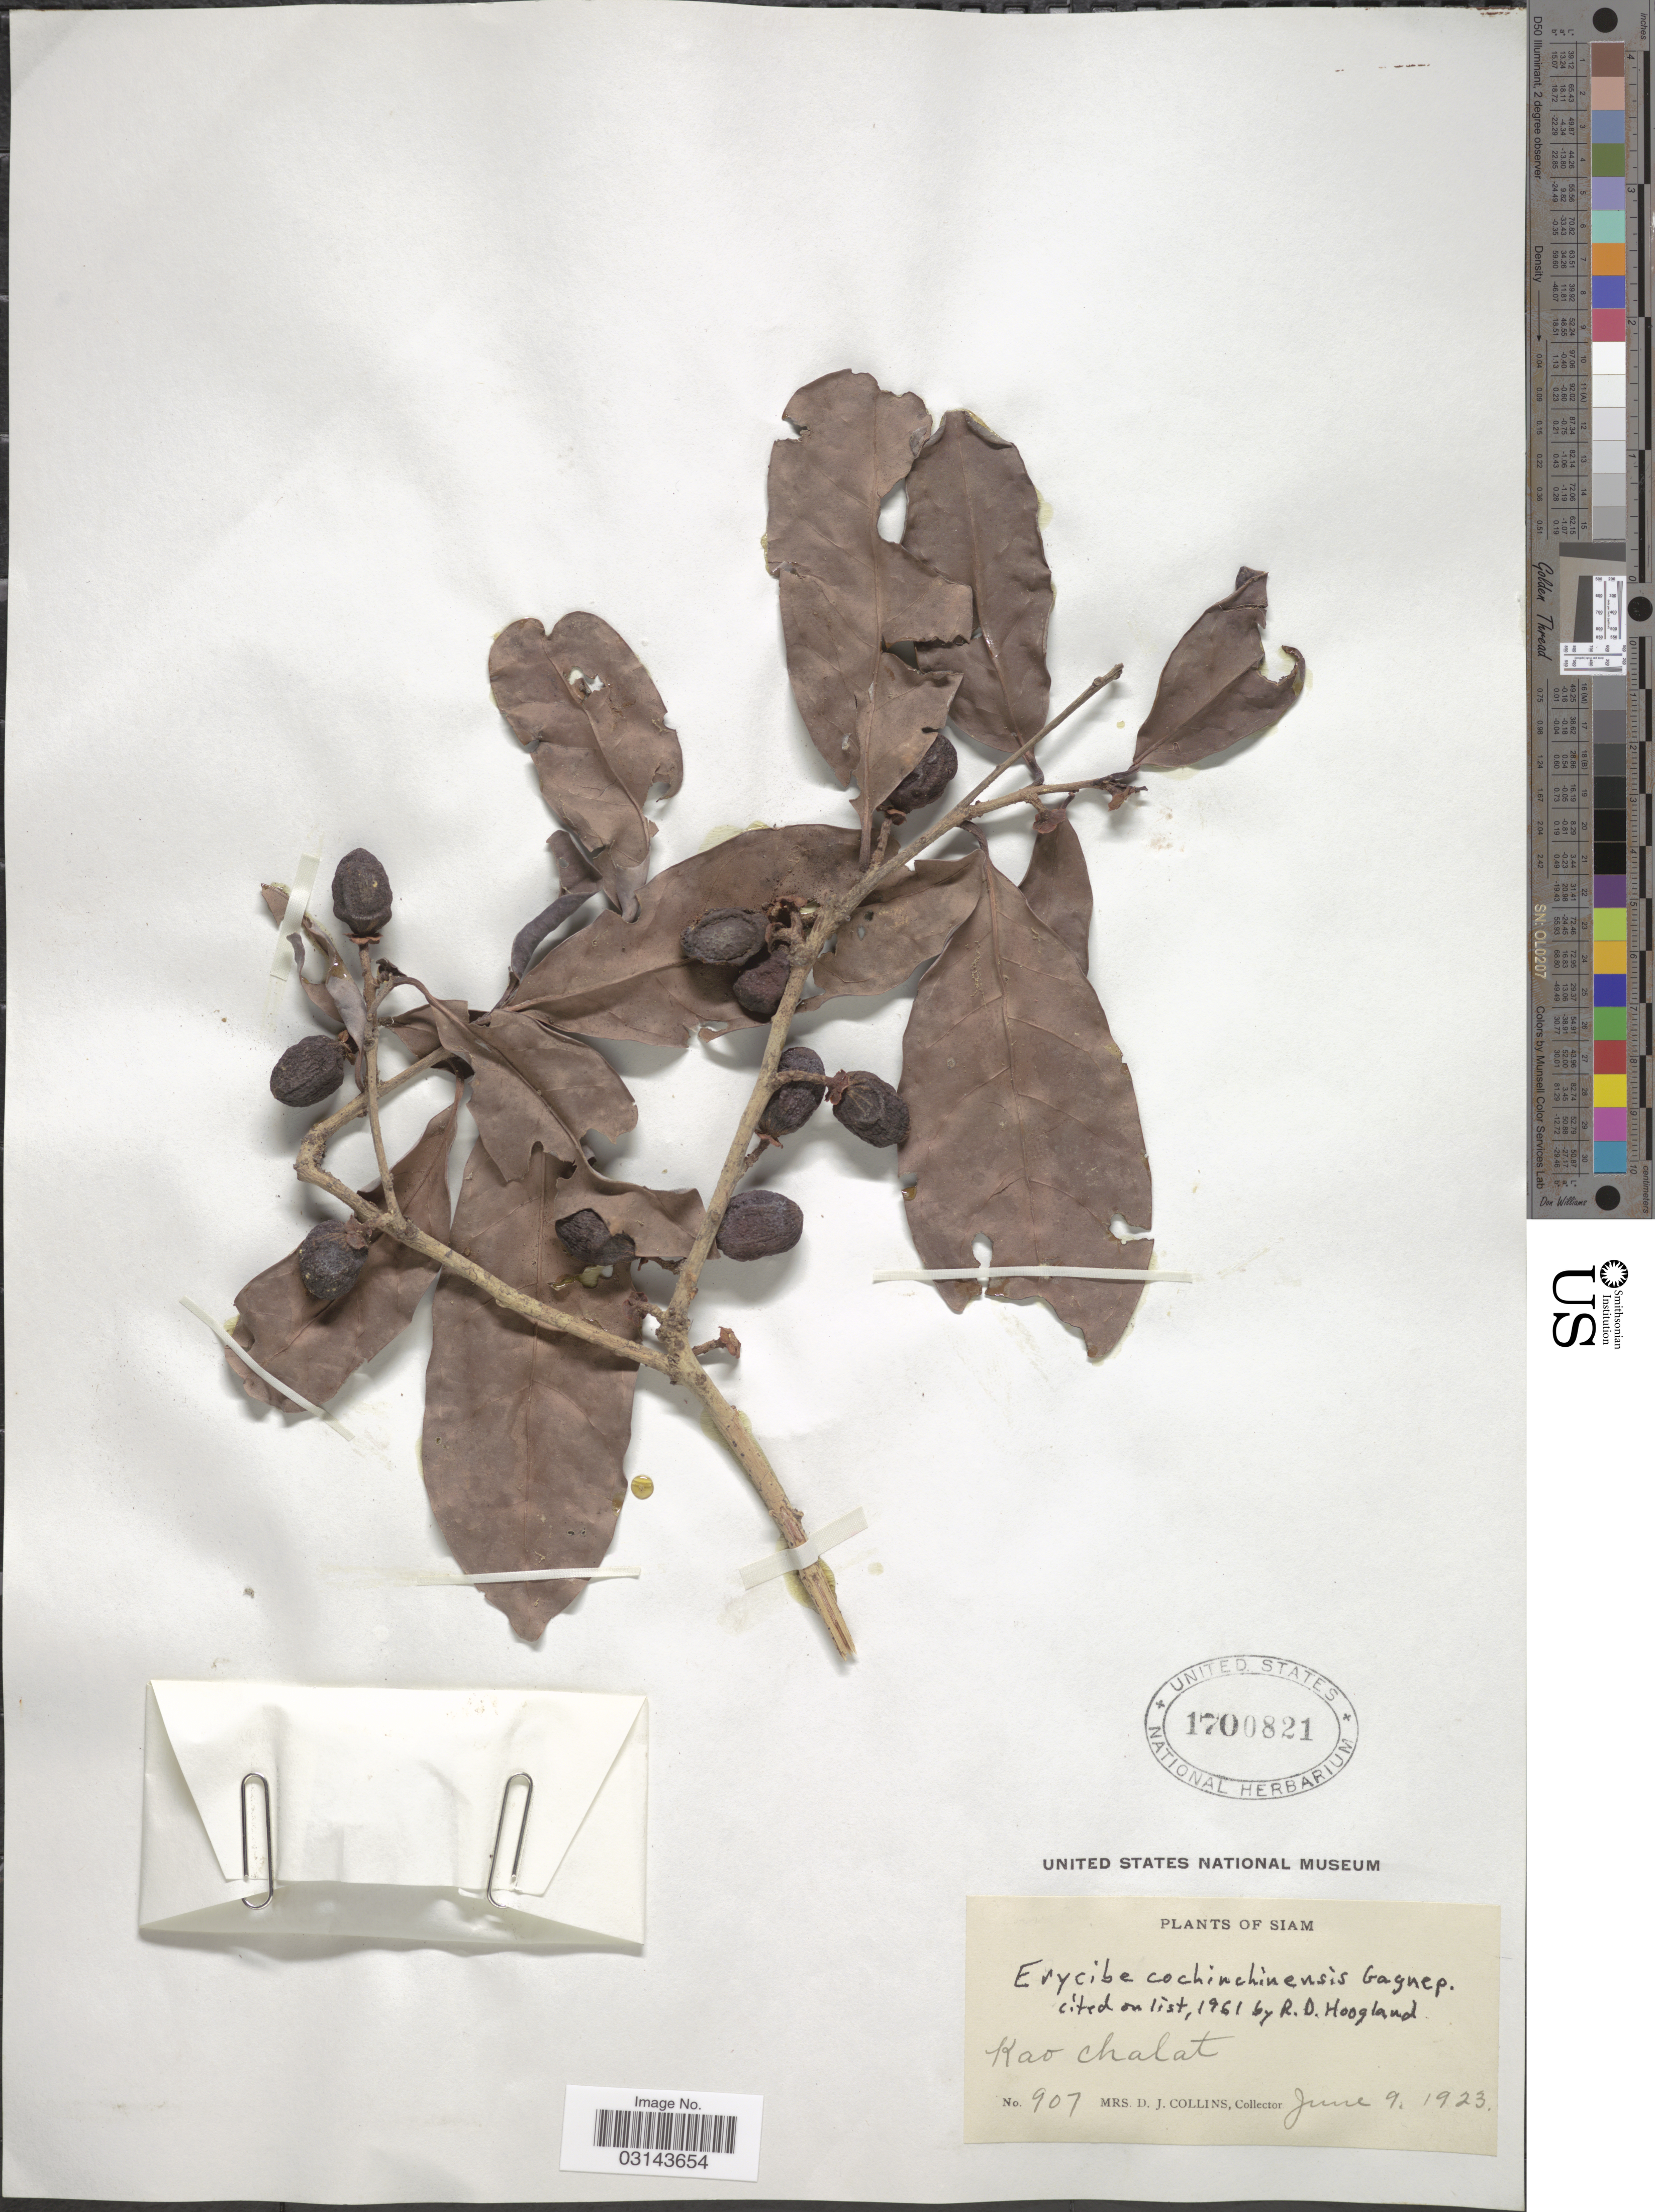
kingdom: Plantae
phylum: Tracheophyta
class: Magnoliopsida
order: Solanales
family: Convolvulaceae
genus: Erycibe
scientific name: Erycibe cochinchinensis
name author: Gagnep.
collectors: Mrs. D. J. Collins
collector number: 907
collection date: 1923-06-09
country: Thailand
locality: Siam. Kao Chalat.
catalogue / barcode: US 1700821